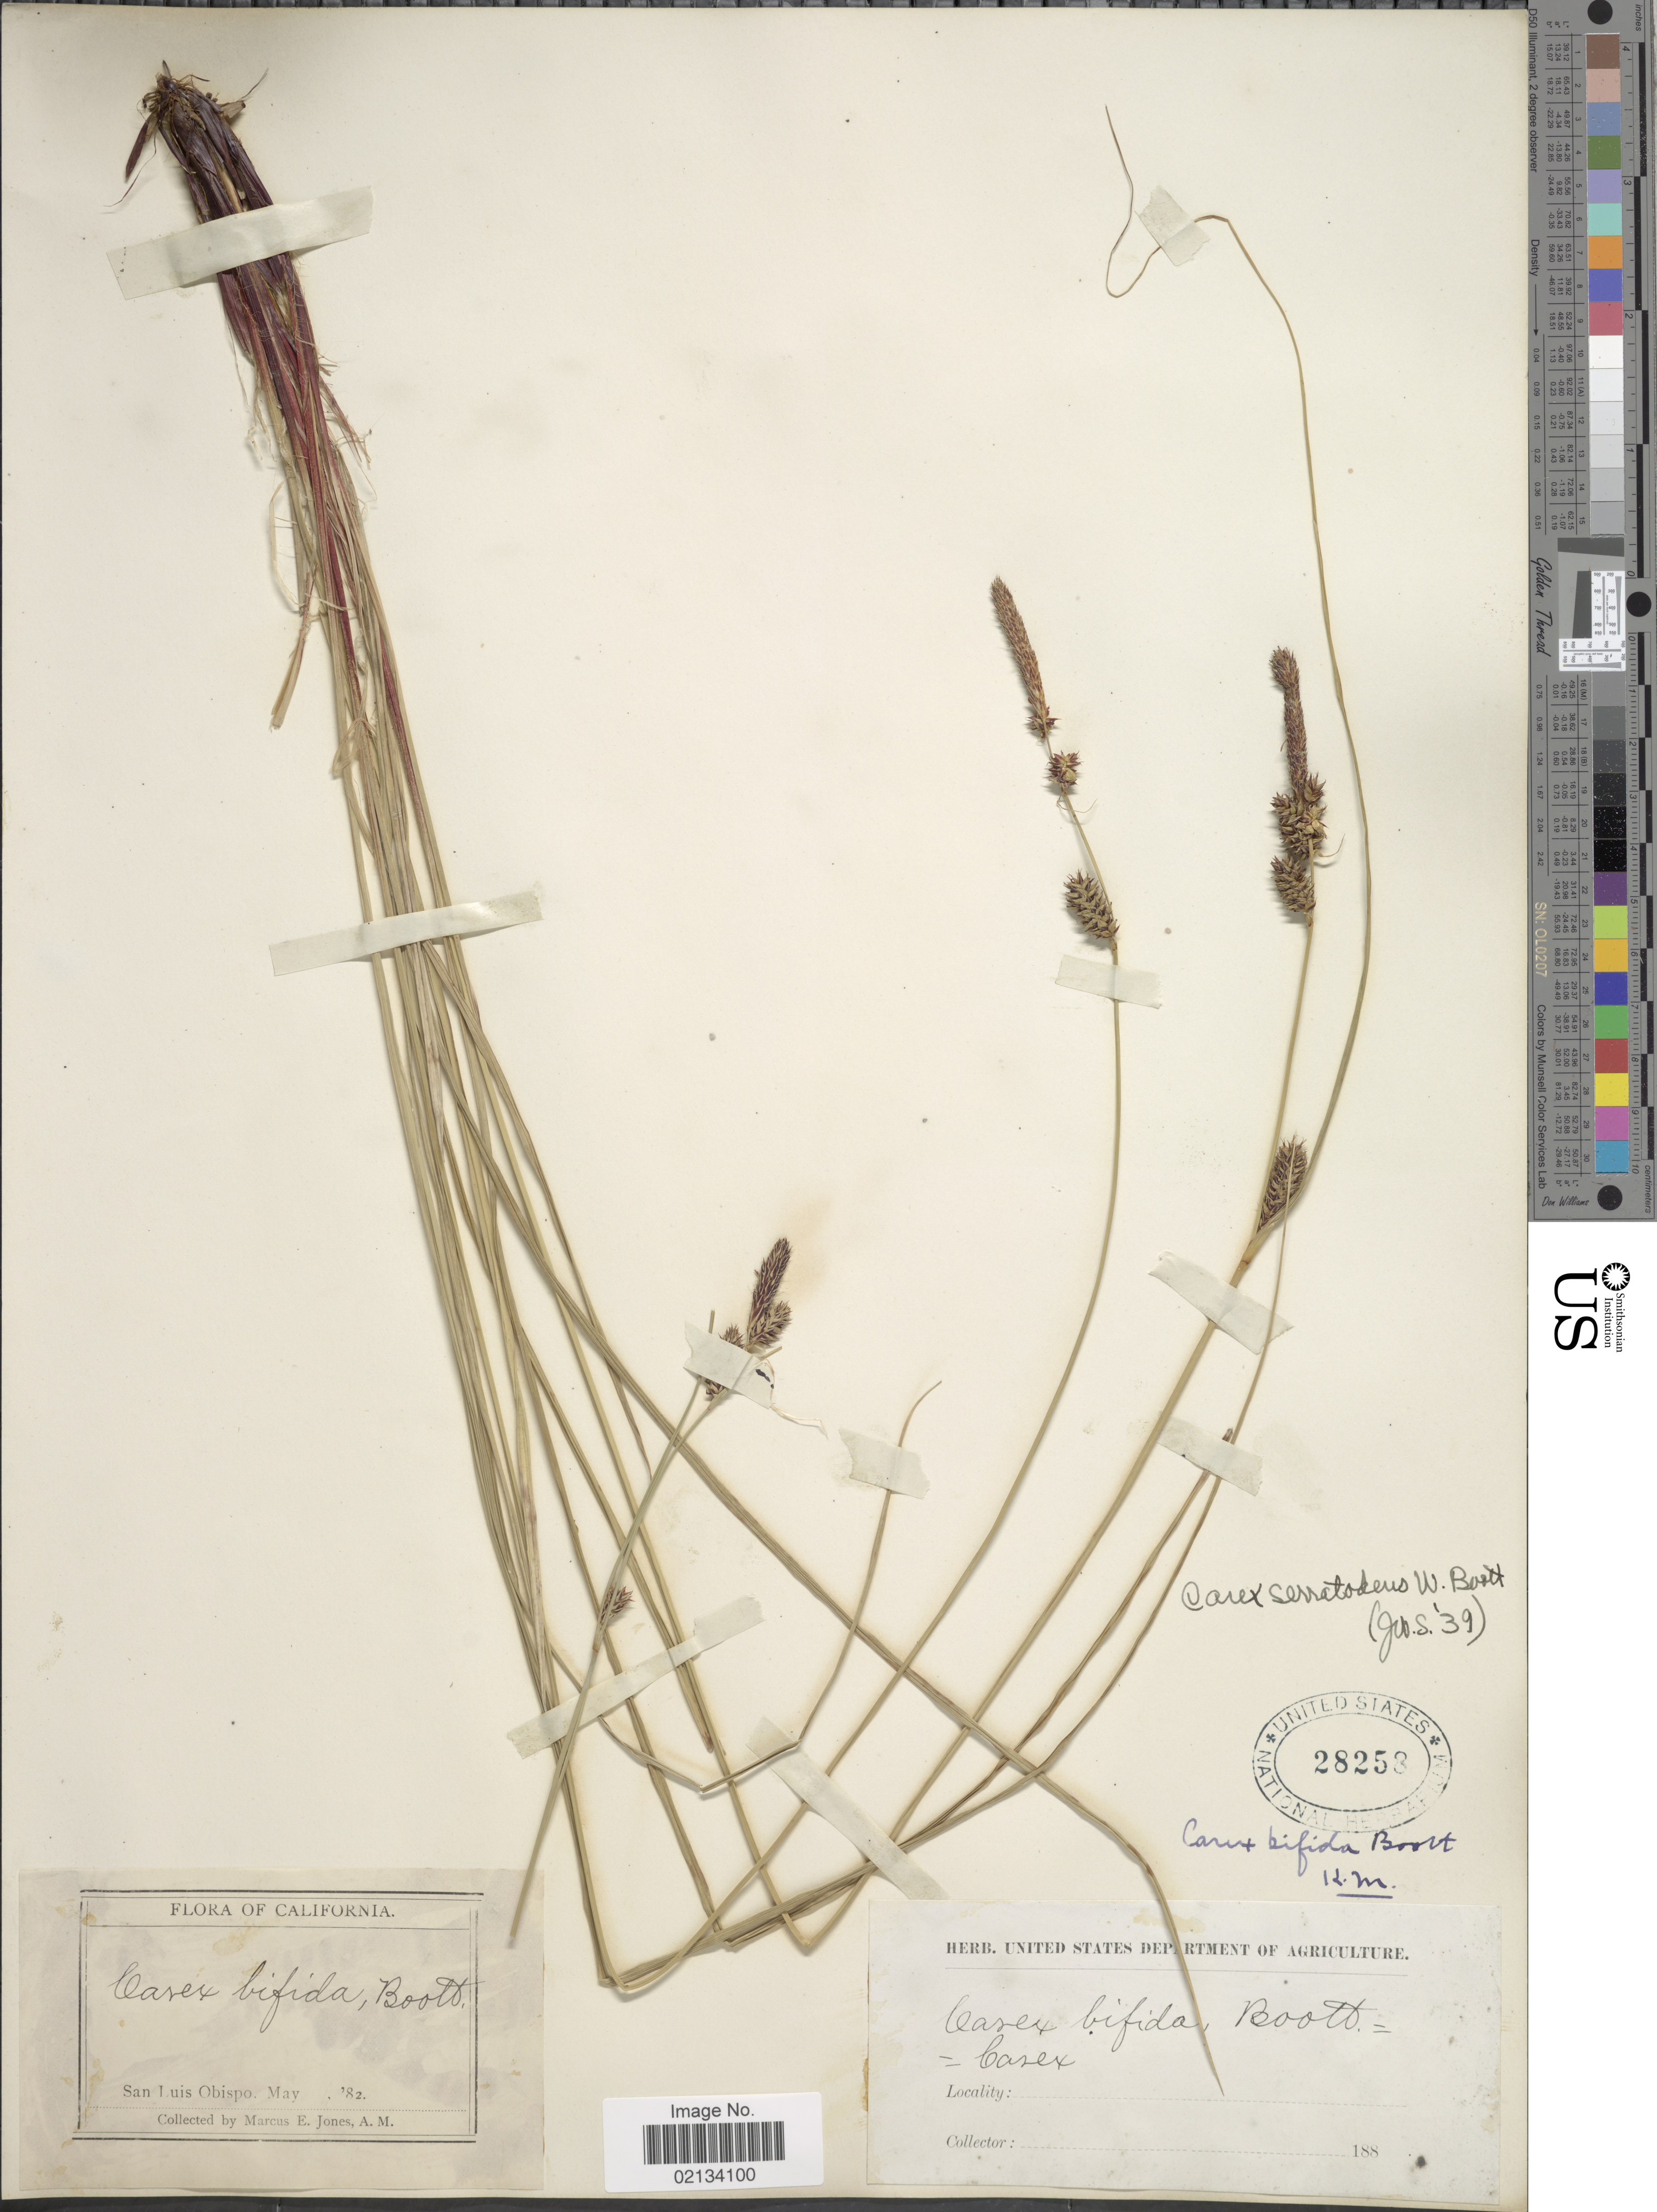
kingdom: Plantae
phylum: Tracheophyta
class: Liliopsida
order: Poales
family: Cyperaceae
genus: Carex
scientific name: Carex serratodens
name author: W. Boott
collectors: M. E. Jones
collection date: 1882-05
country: United States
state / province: California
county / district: San Luis Obispo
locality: San Luis Obispo.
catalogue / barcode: US 28253